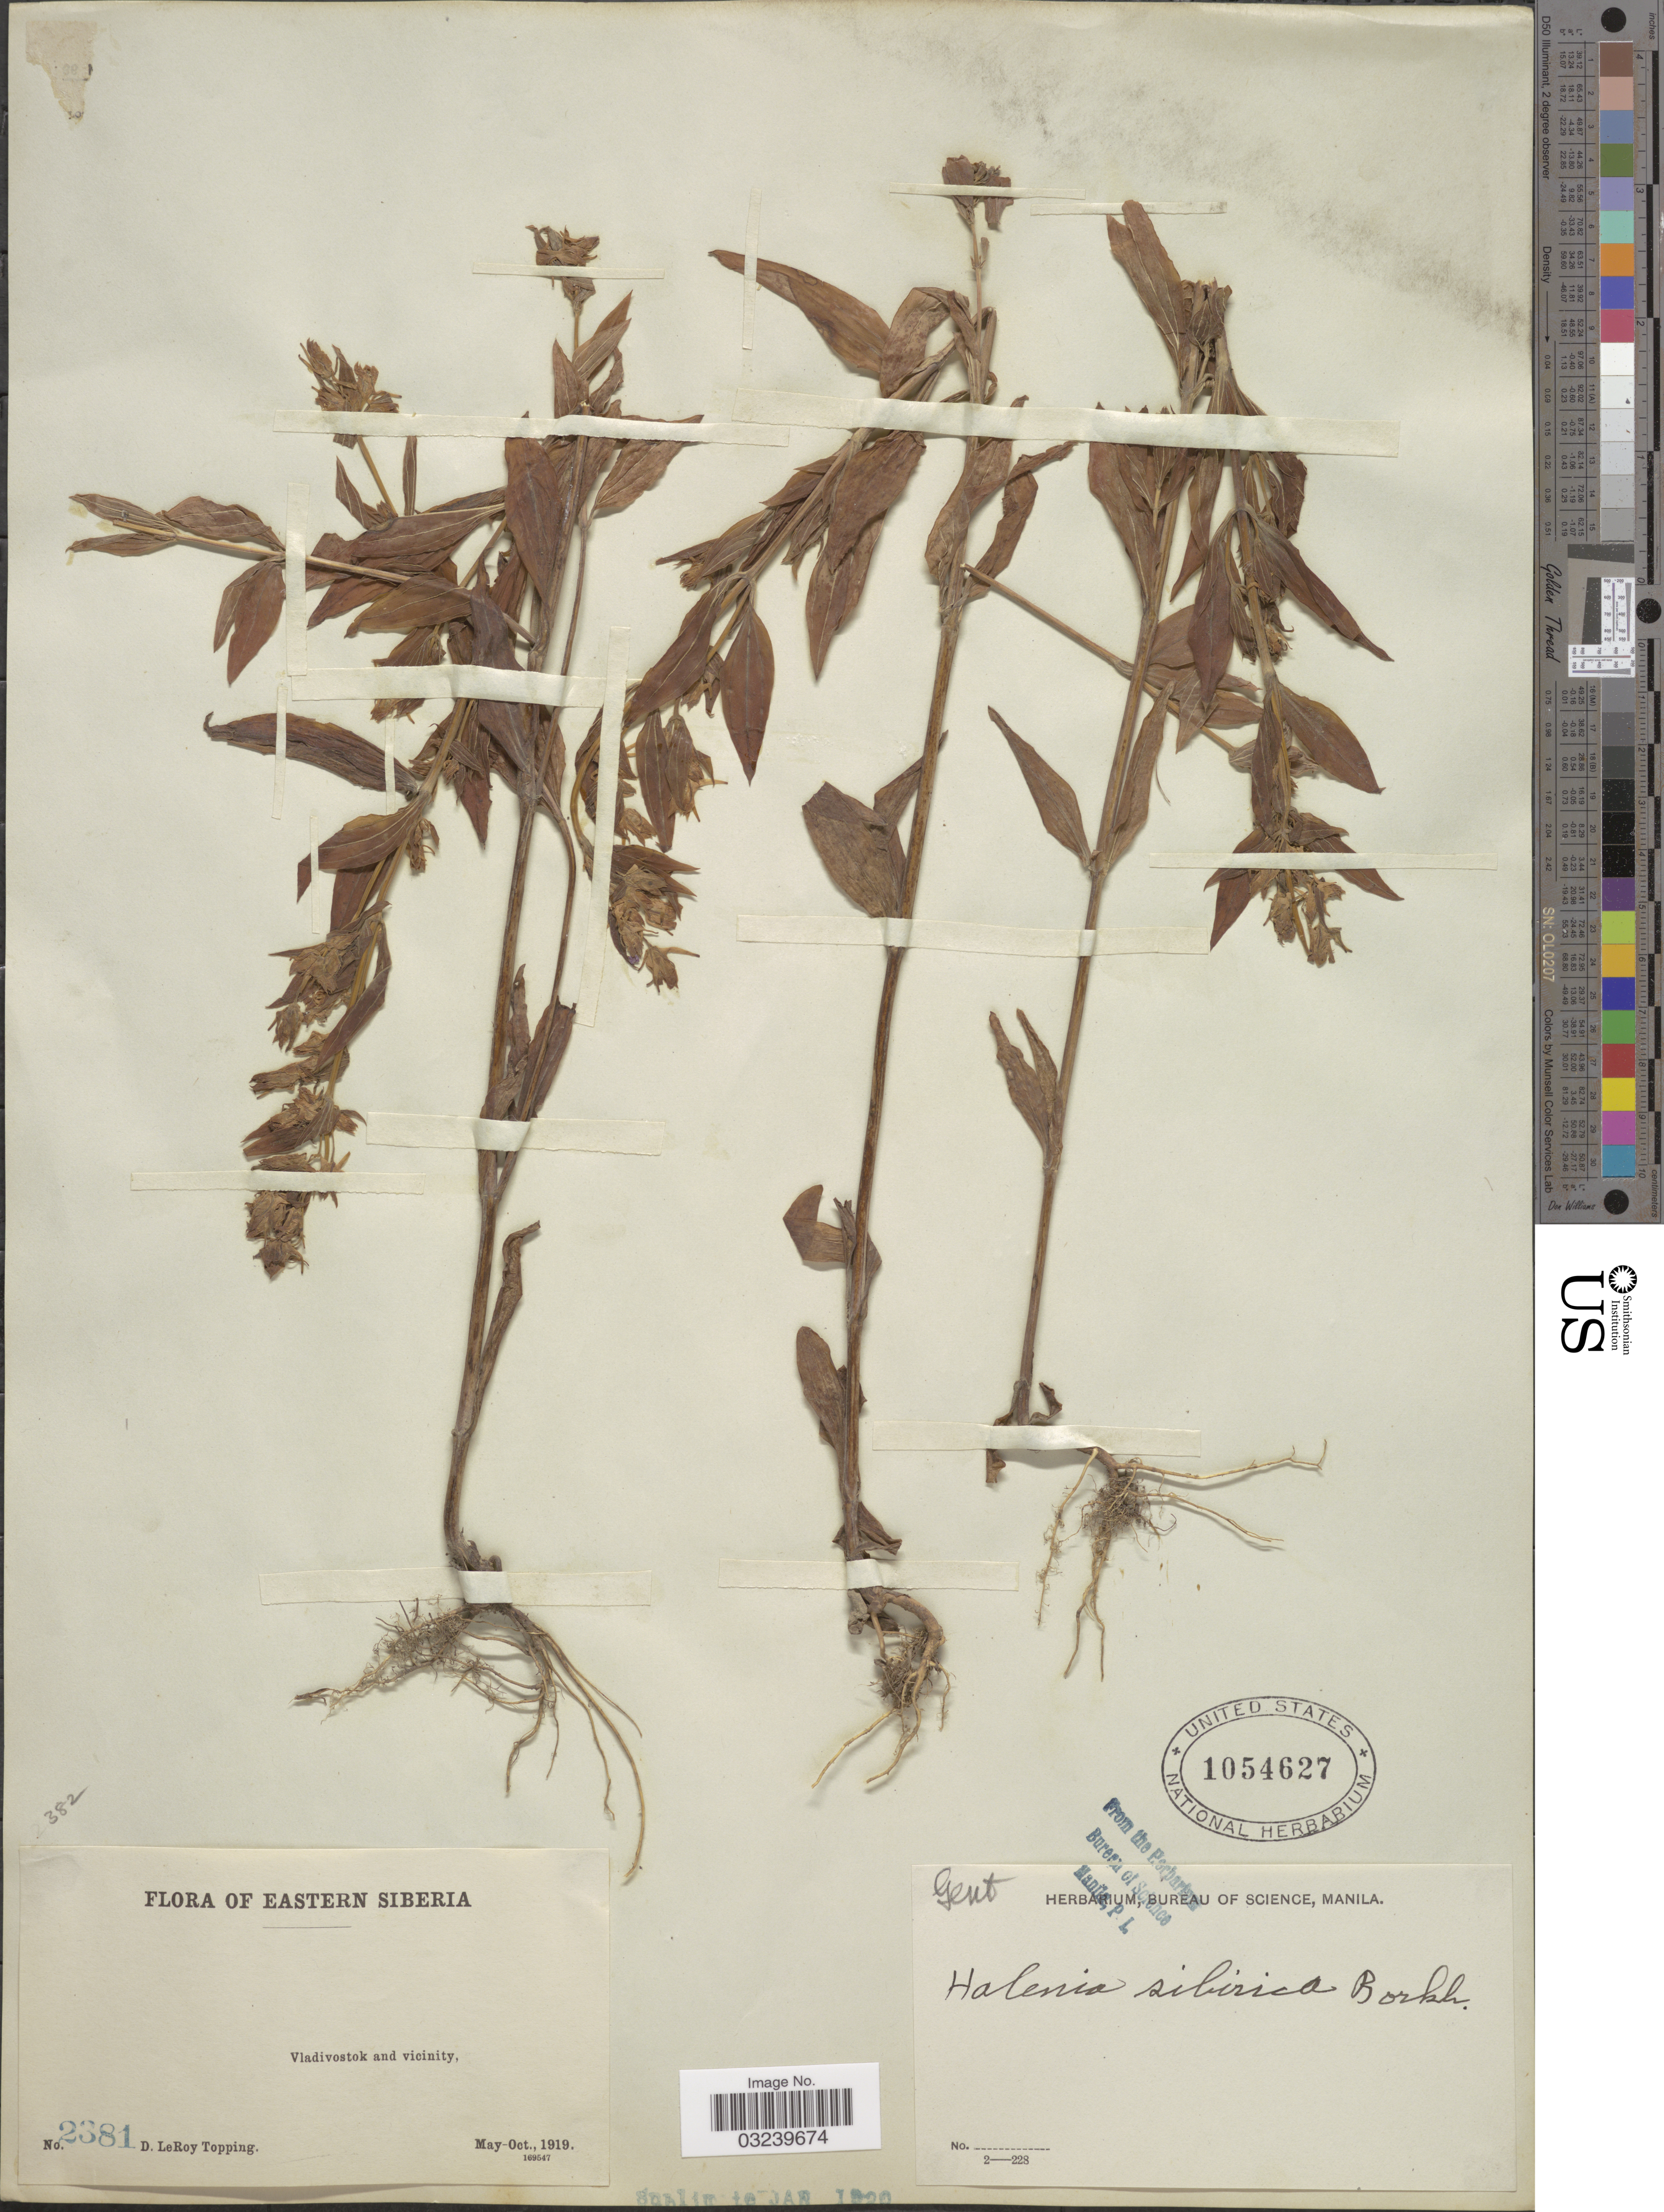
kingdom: Plantae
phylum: Tracheophyta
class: Magnoliopsida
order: Gentianales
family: Gentianaceae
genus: Halenia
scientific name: Halenia sibirica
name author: Borkh.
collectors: D. L. Topping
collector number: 2381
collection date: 1919-05/1919-10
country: Russian Federation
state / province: Primorsky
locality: Eastern Siberia, Vladivostok and vicinity.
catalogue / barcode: US 1054627